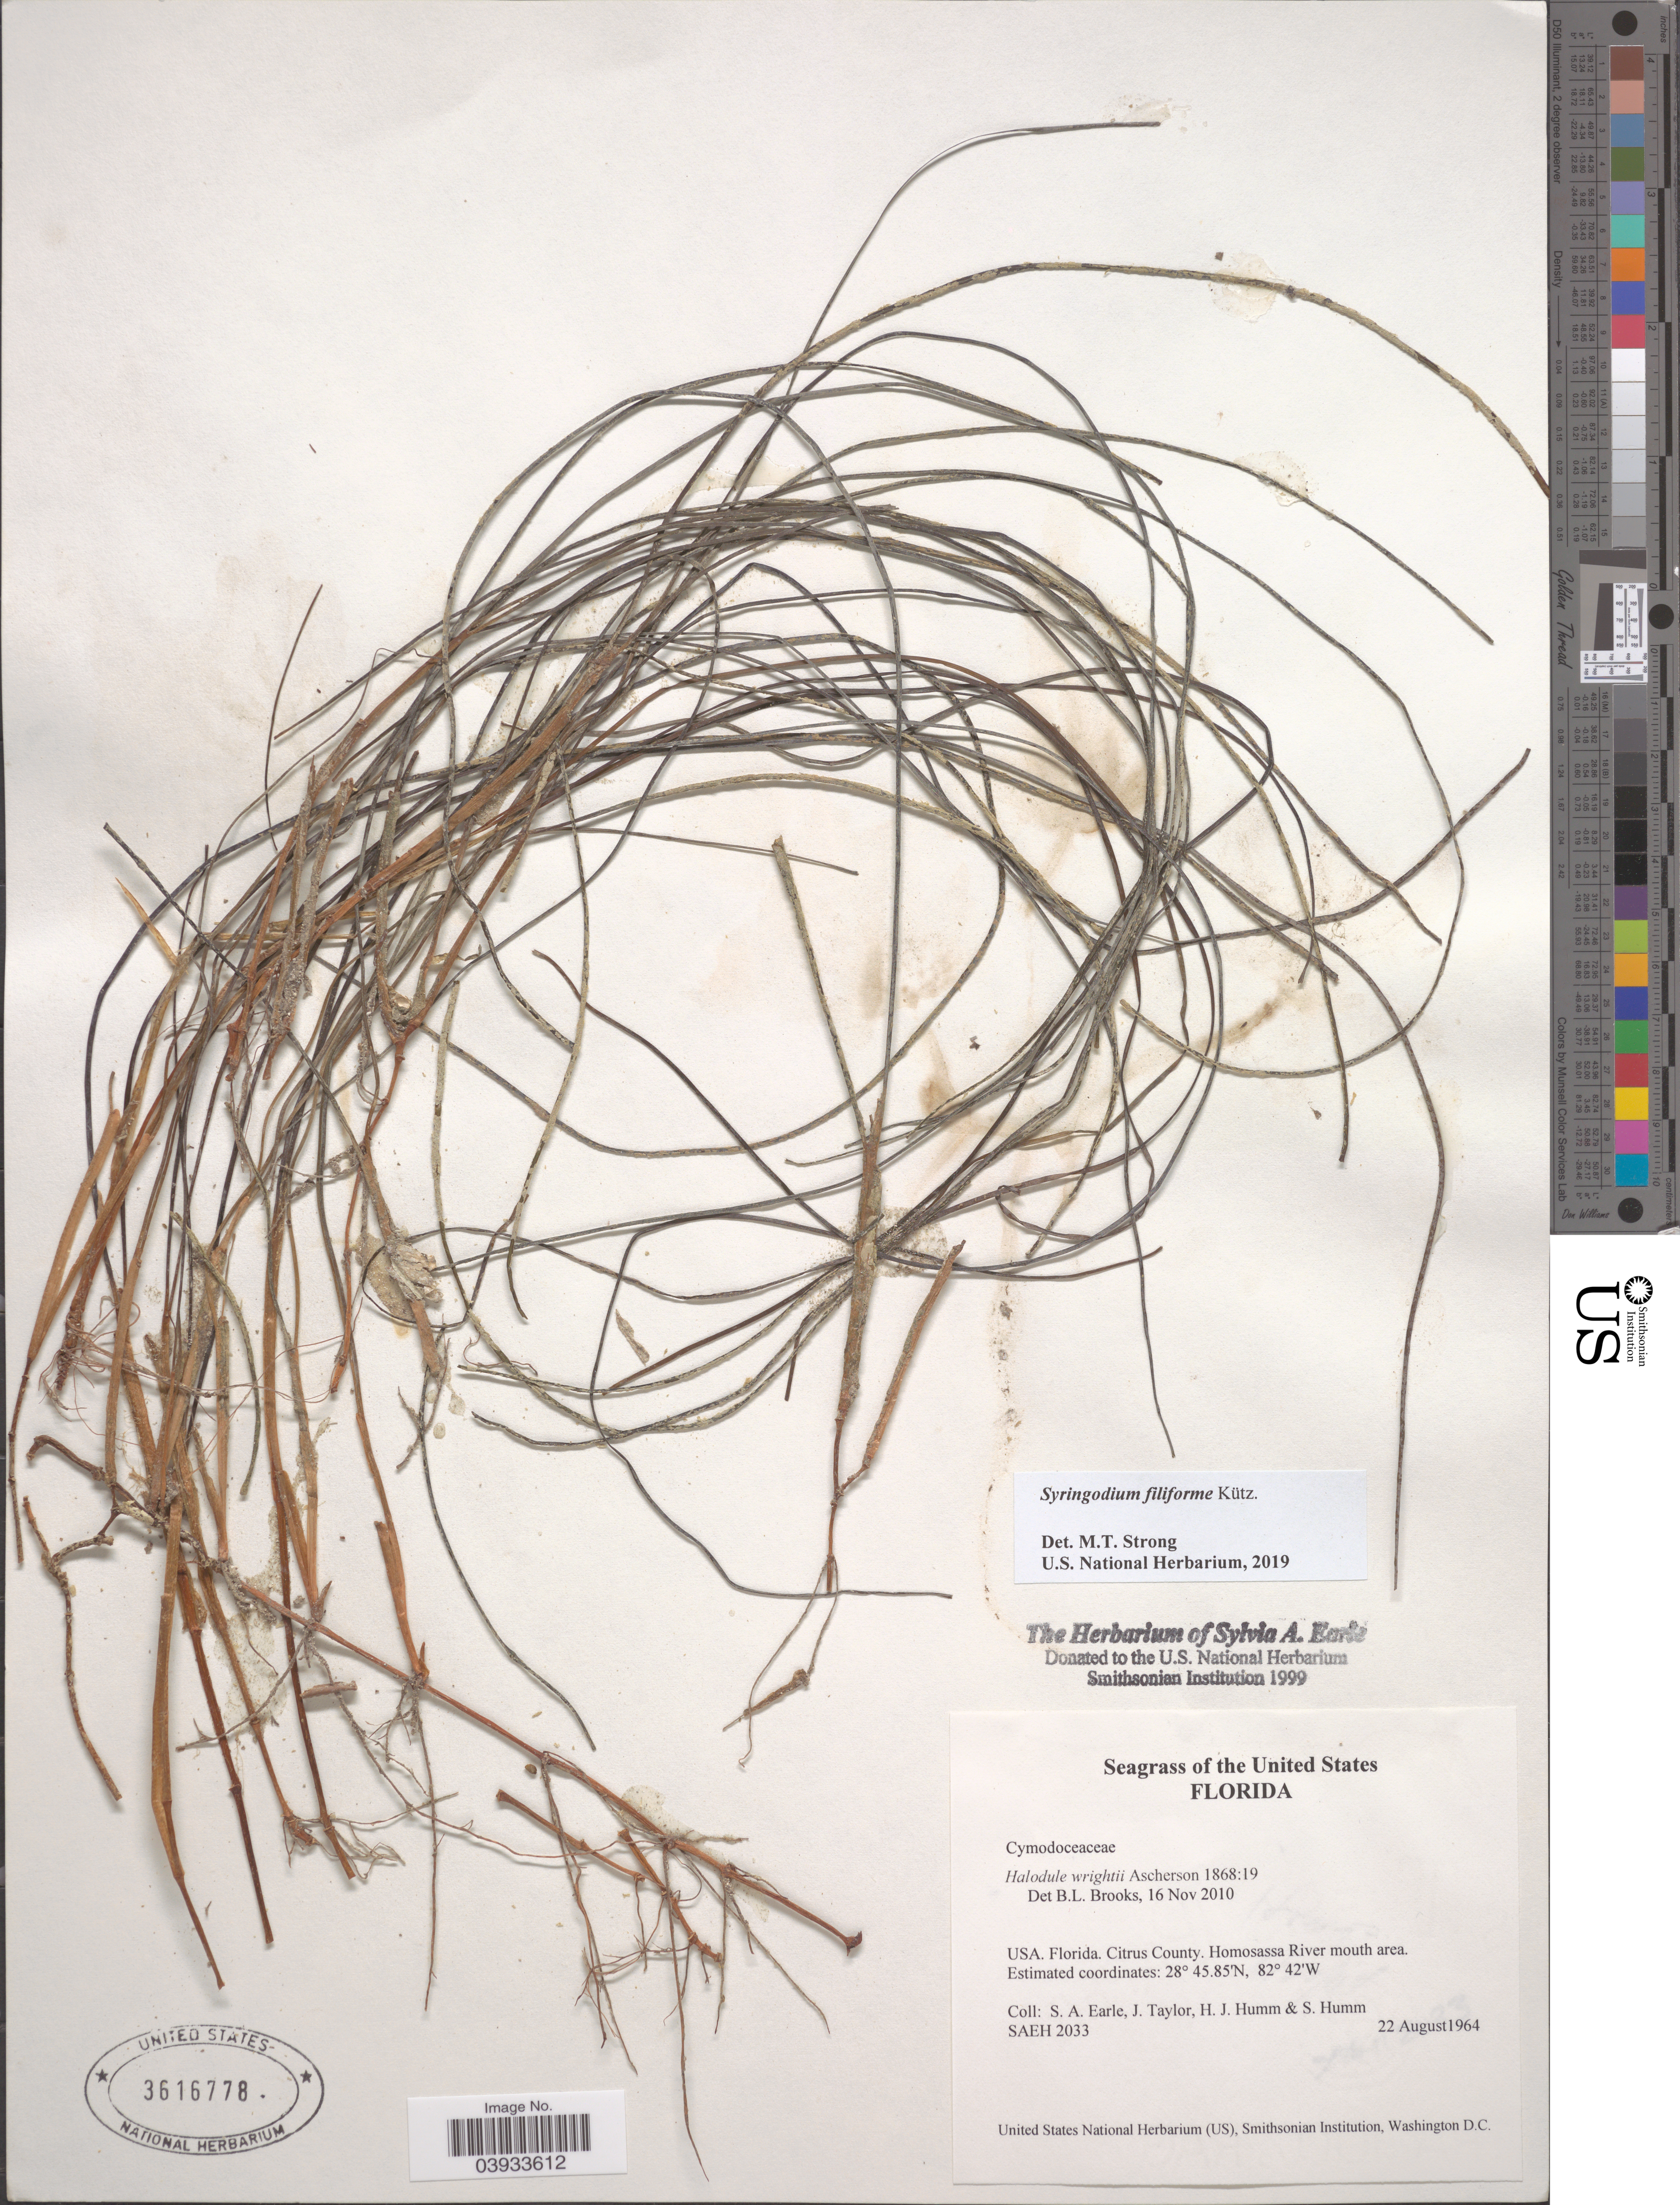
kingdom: Plantae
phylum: Tracheophyta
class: Liliopsida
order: Alismatales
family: Cymodoceaceae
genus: Syringodium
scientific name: Syringodium filiforme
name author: Kütz.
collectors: S. A. Earle, J. Taylor, H. J. Humm & S. Humm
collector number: SAEH2033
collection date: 1964-08-22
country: United States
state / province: Florida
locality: Citrus County. Homosassa River mouth area.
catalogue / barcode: US 3616778